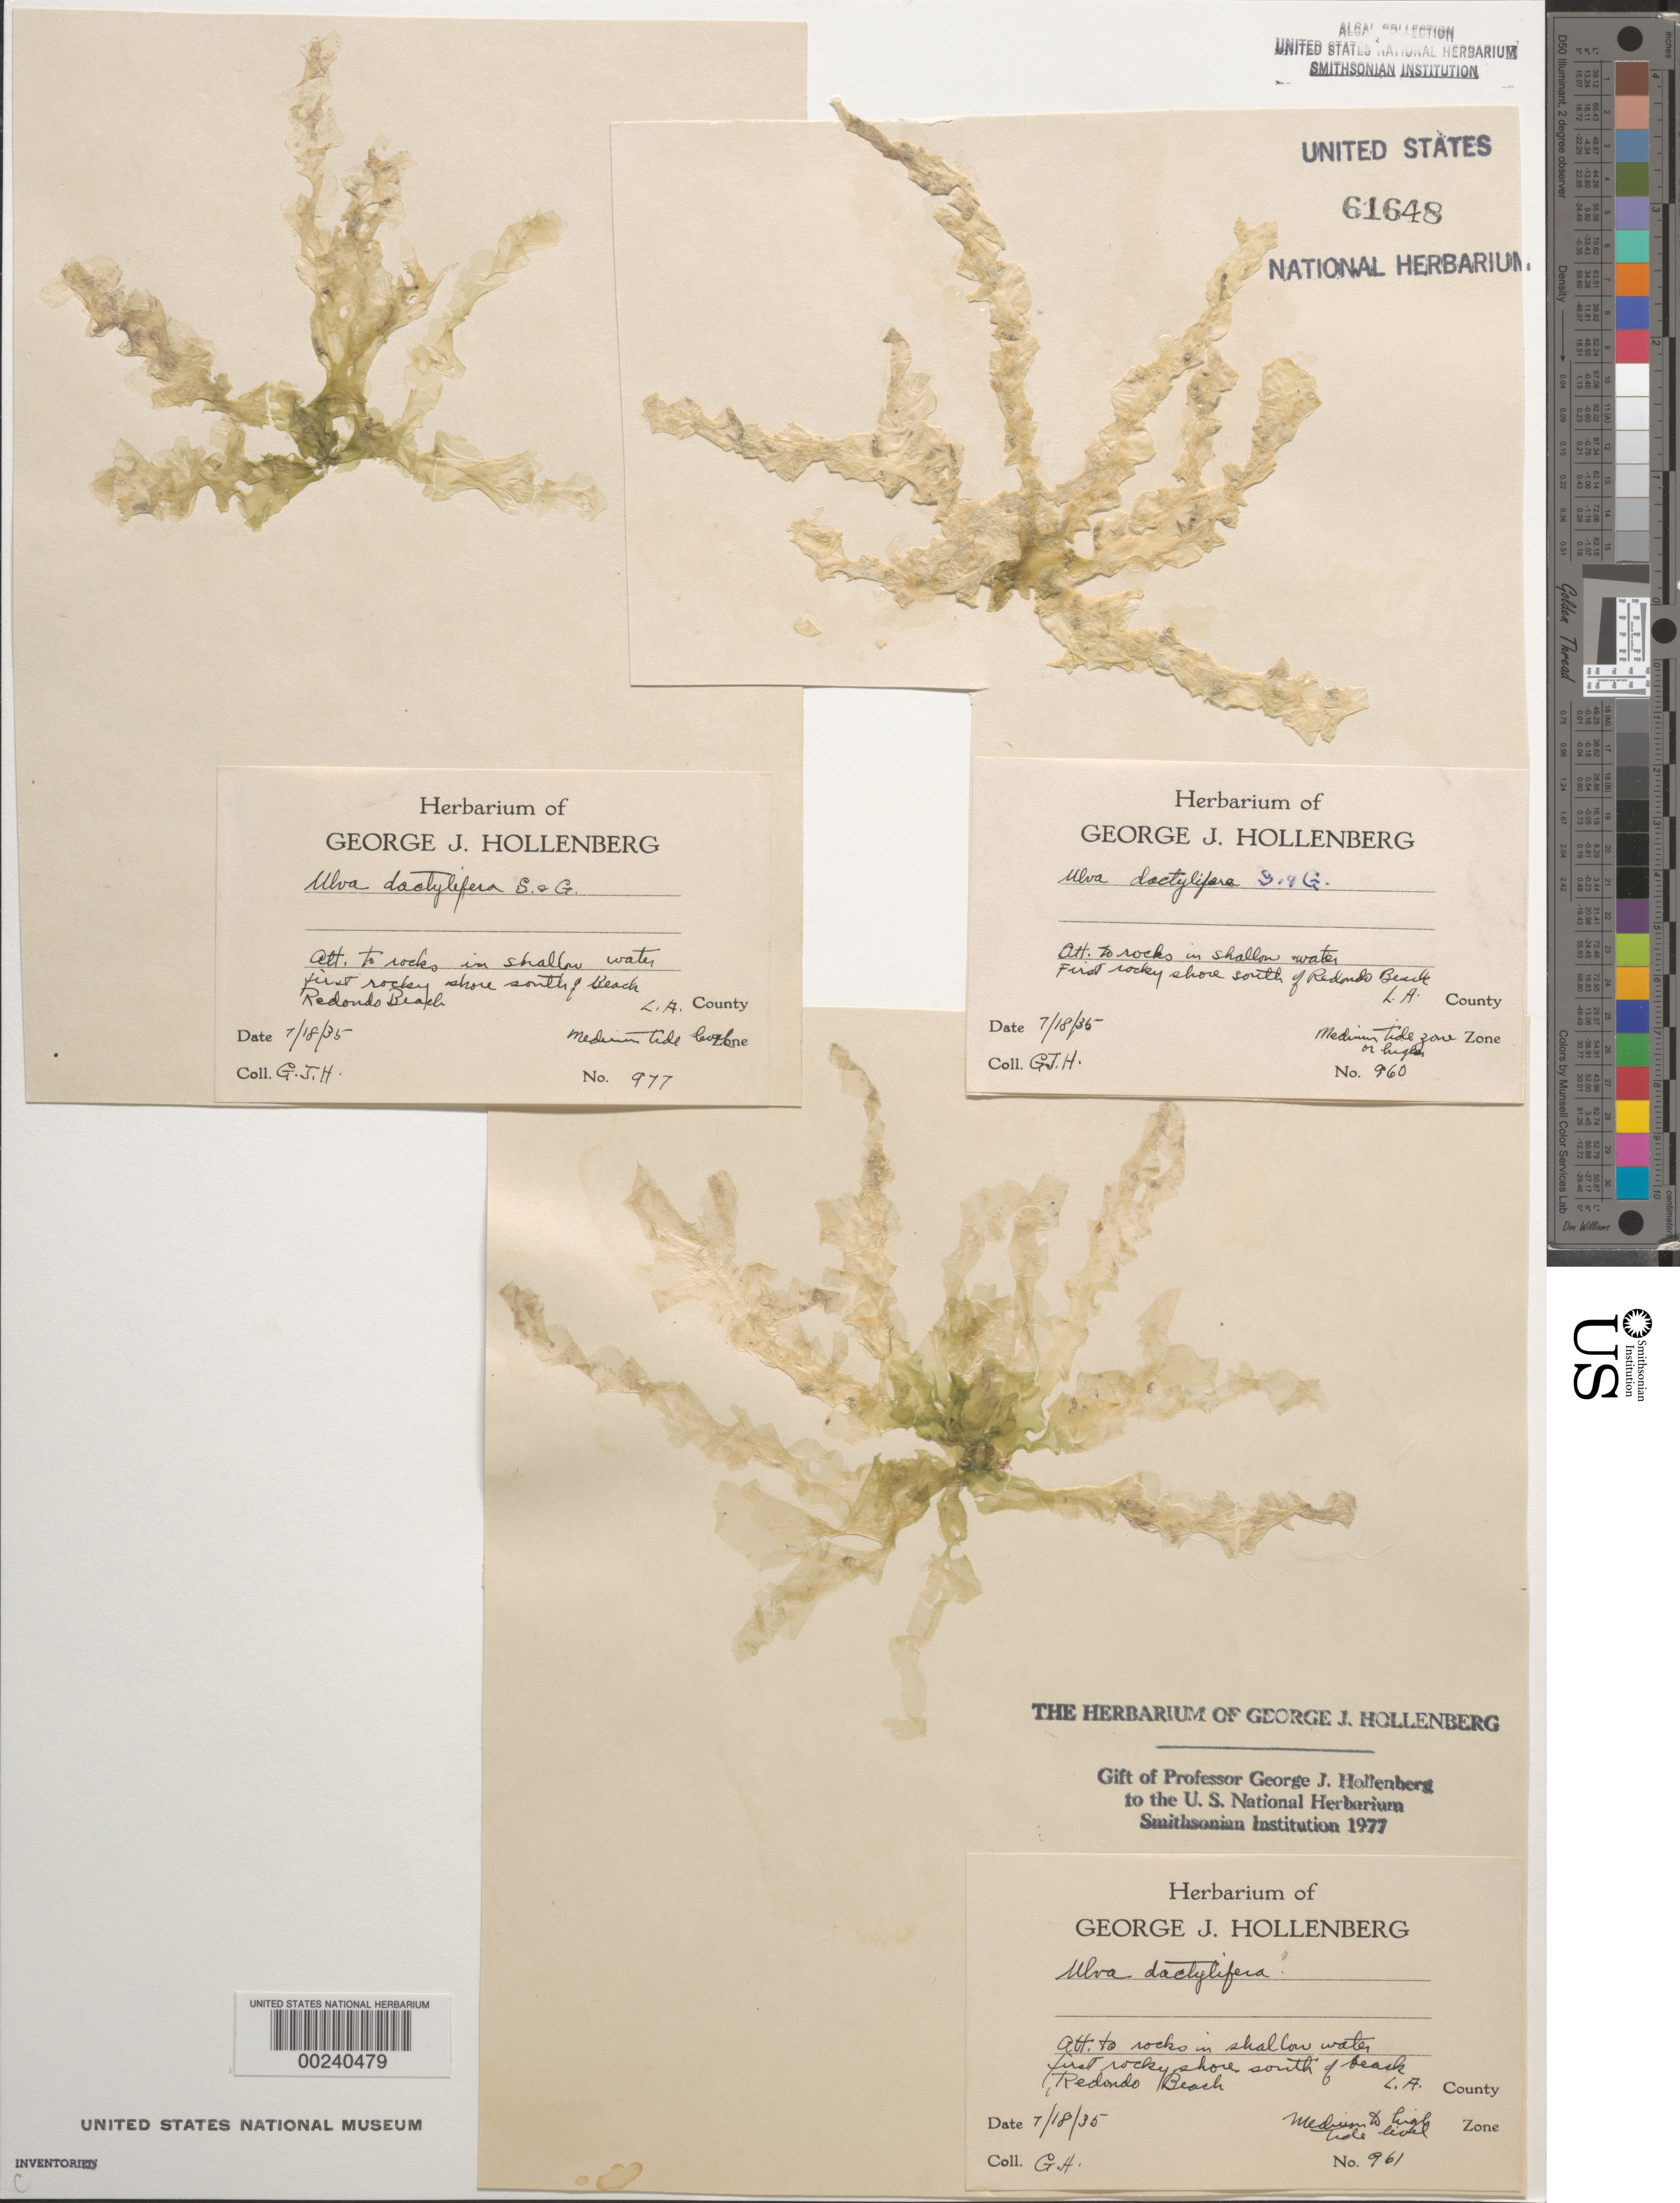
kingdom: Plantae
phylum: Chlorophyta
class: Ulvophyceae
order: Ulvales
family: Ulvaceae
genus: Ulva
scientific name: Ulva taeniata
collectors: G. Hollenberg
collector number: GJH 960 & GJH 961 & GJH 977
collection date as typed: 18 Jul 1935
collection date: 1935-07-18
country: United States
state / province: California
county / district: Los Angeles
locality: South of Redondo Beach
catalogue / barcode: US 61648